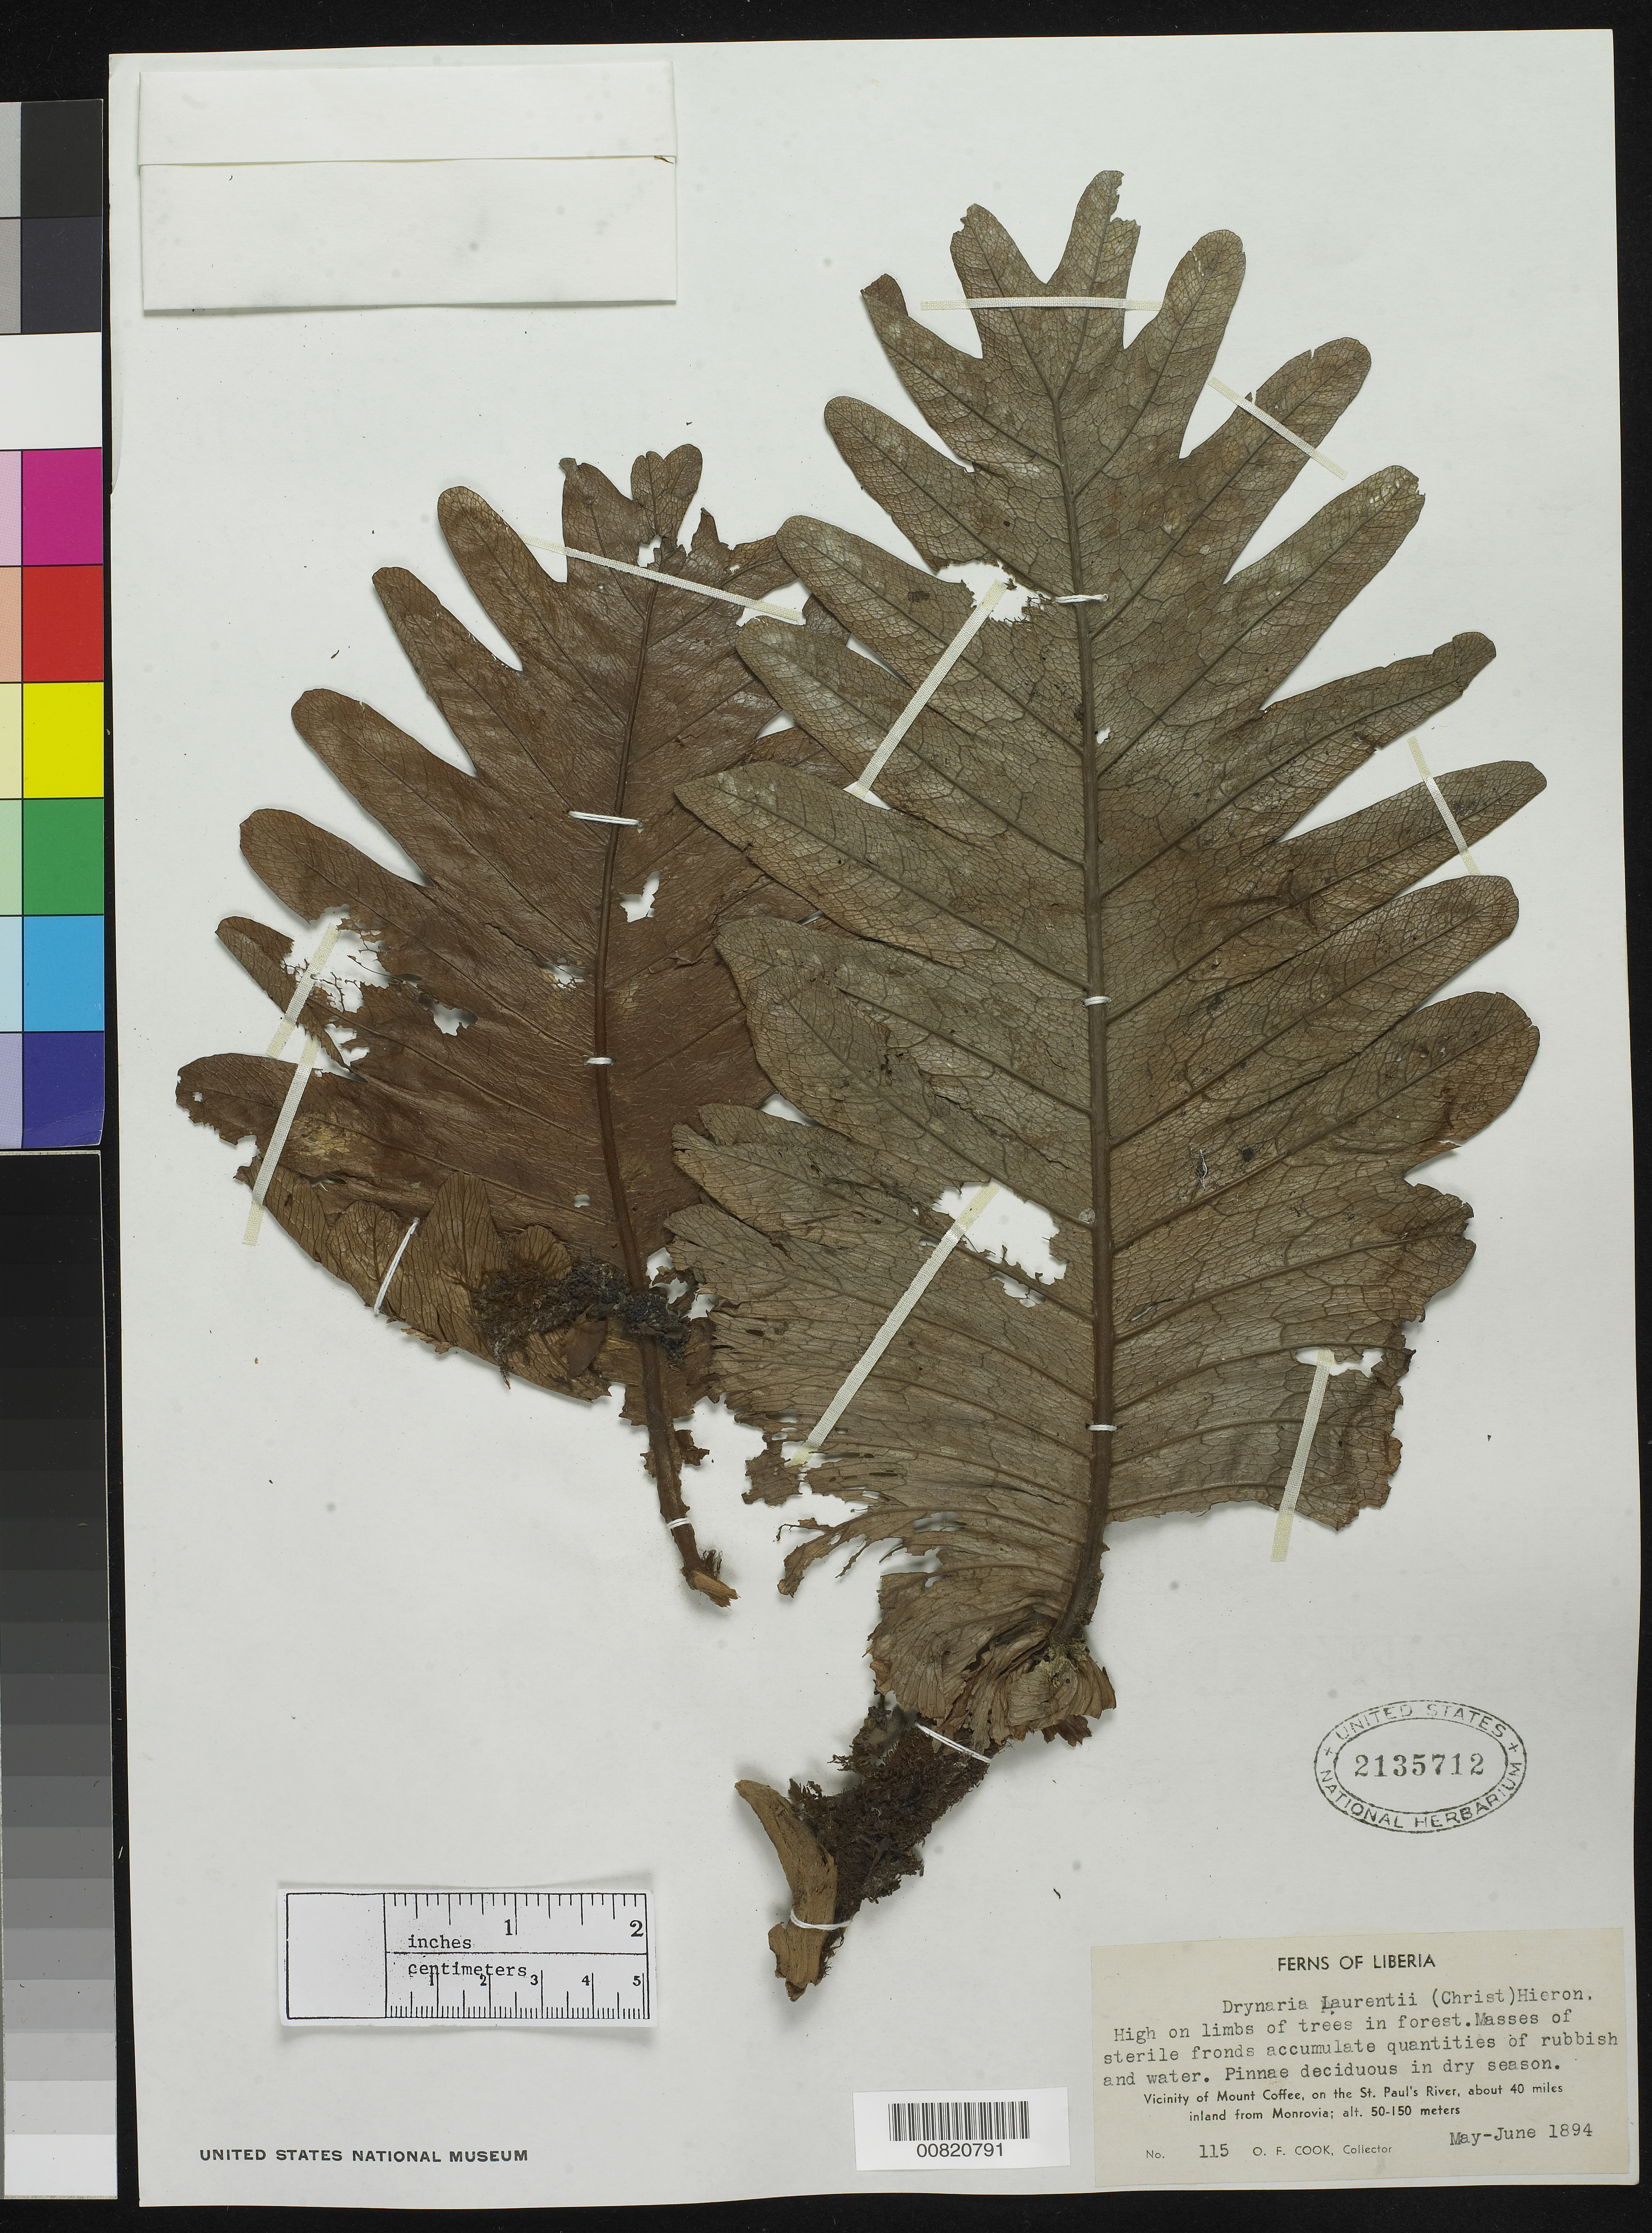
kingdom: Plantae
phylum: Tracheophyta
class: Polypodiopsida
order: Polypodiales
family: Polypodiaceae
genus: Drynaria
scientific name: Drynaria laurentii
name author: (Christ) Hieron.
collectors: O. F. Cook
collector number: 115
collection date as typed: May 1894 to -- Jun 1894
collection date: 1894-05/1894-06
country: Liberia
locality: Vicinity of Mt. Coffee, on the St. Paul's River, about 40 miles inland from Monrovia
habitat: Forest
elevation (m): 50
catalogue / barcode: US 2135712